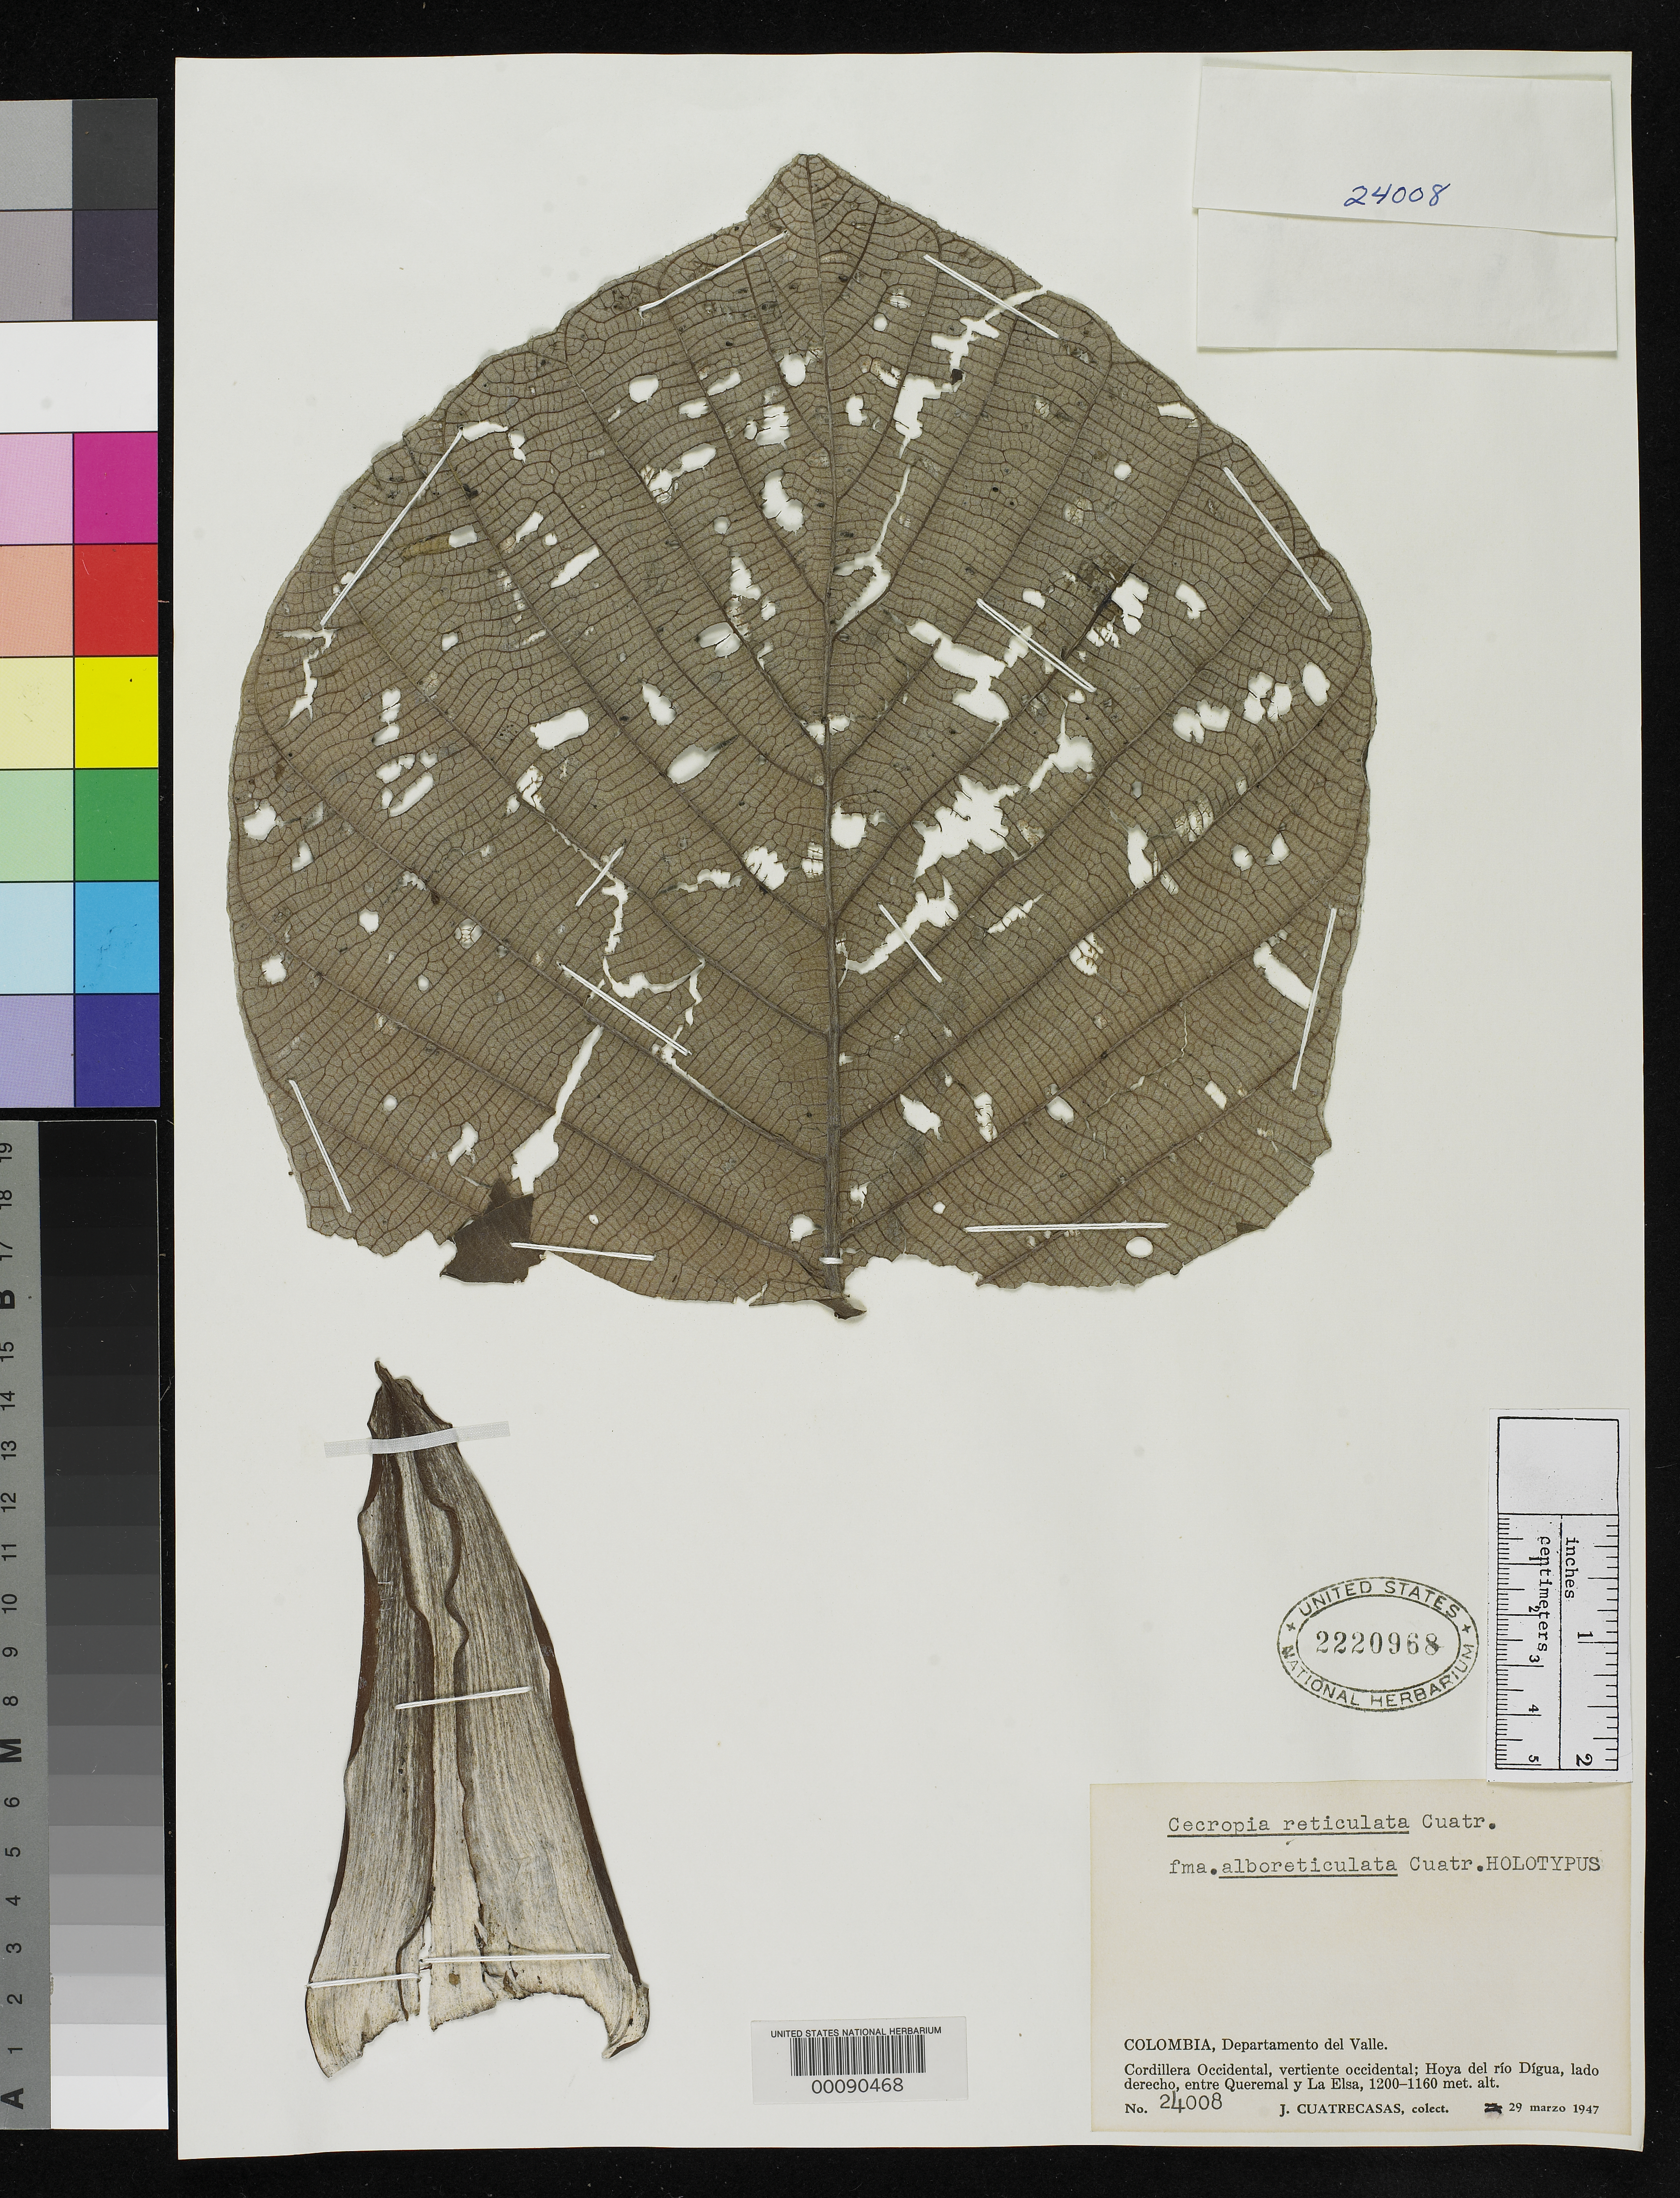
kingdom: Plantae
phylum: Tracheophyta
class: Magnoliopsida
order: Rosales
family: Urticaceae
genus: Cecropia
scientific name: Cecropia reticulata f. alboreticulata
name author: Cuatrec.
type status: Isotype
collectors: J. Cuatrecasas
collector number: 24008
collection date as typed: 29 Mar 1947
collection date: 1947-03-29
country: Colombia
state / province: Valle del Cauca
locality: Cordillera Occidental, Vertiente Occidental, Hoya del Rio Digua, Lado Derecho, entre Queremal y La Elsa.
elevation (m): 1160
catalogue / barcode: US 2220968